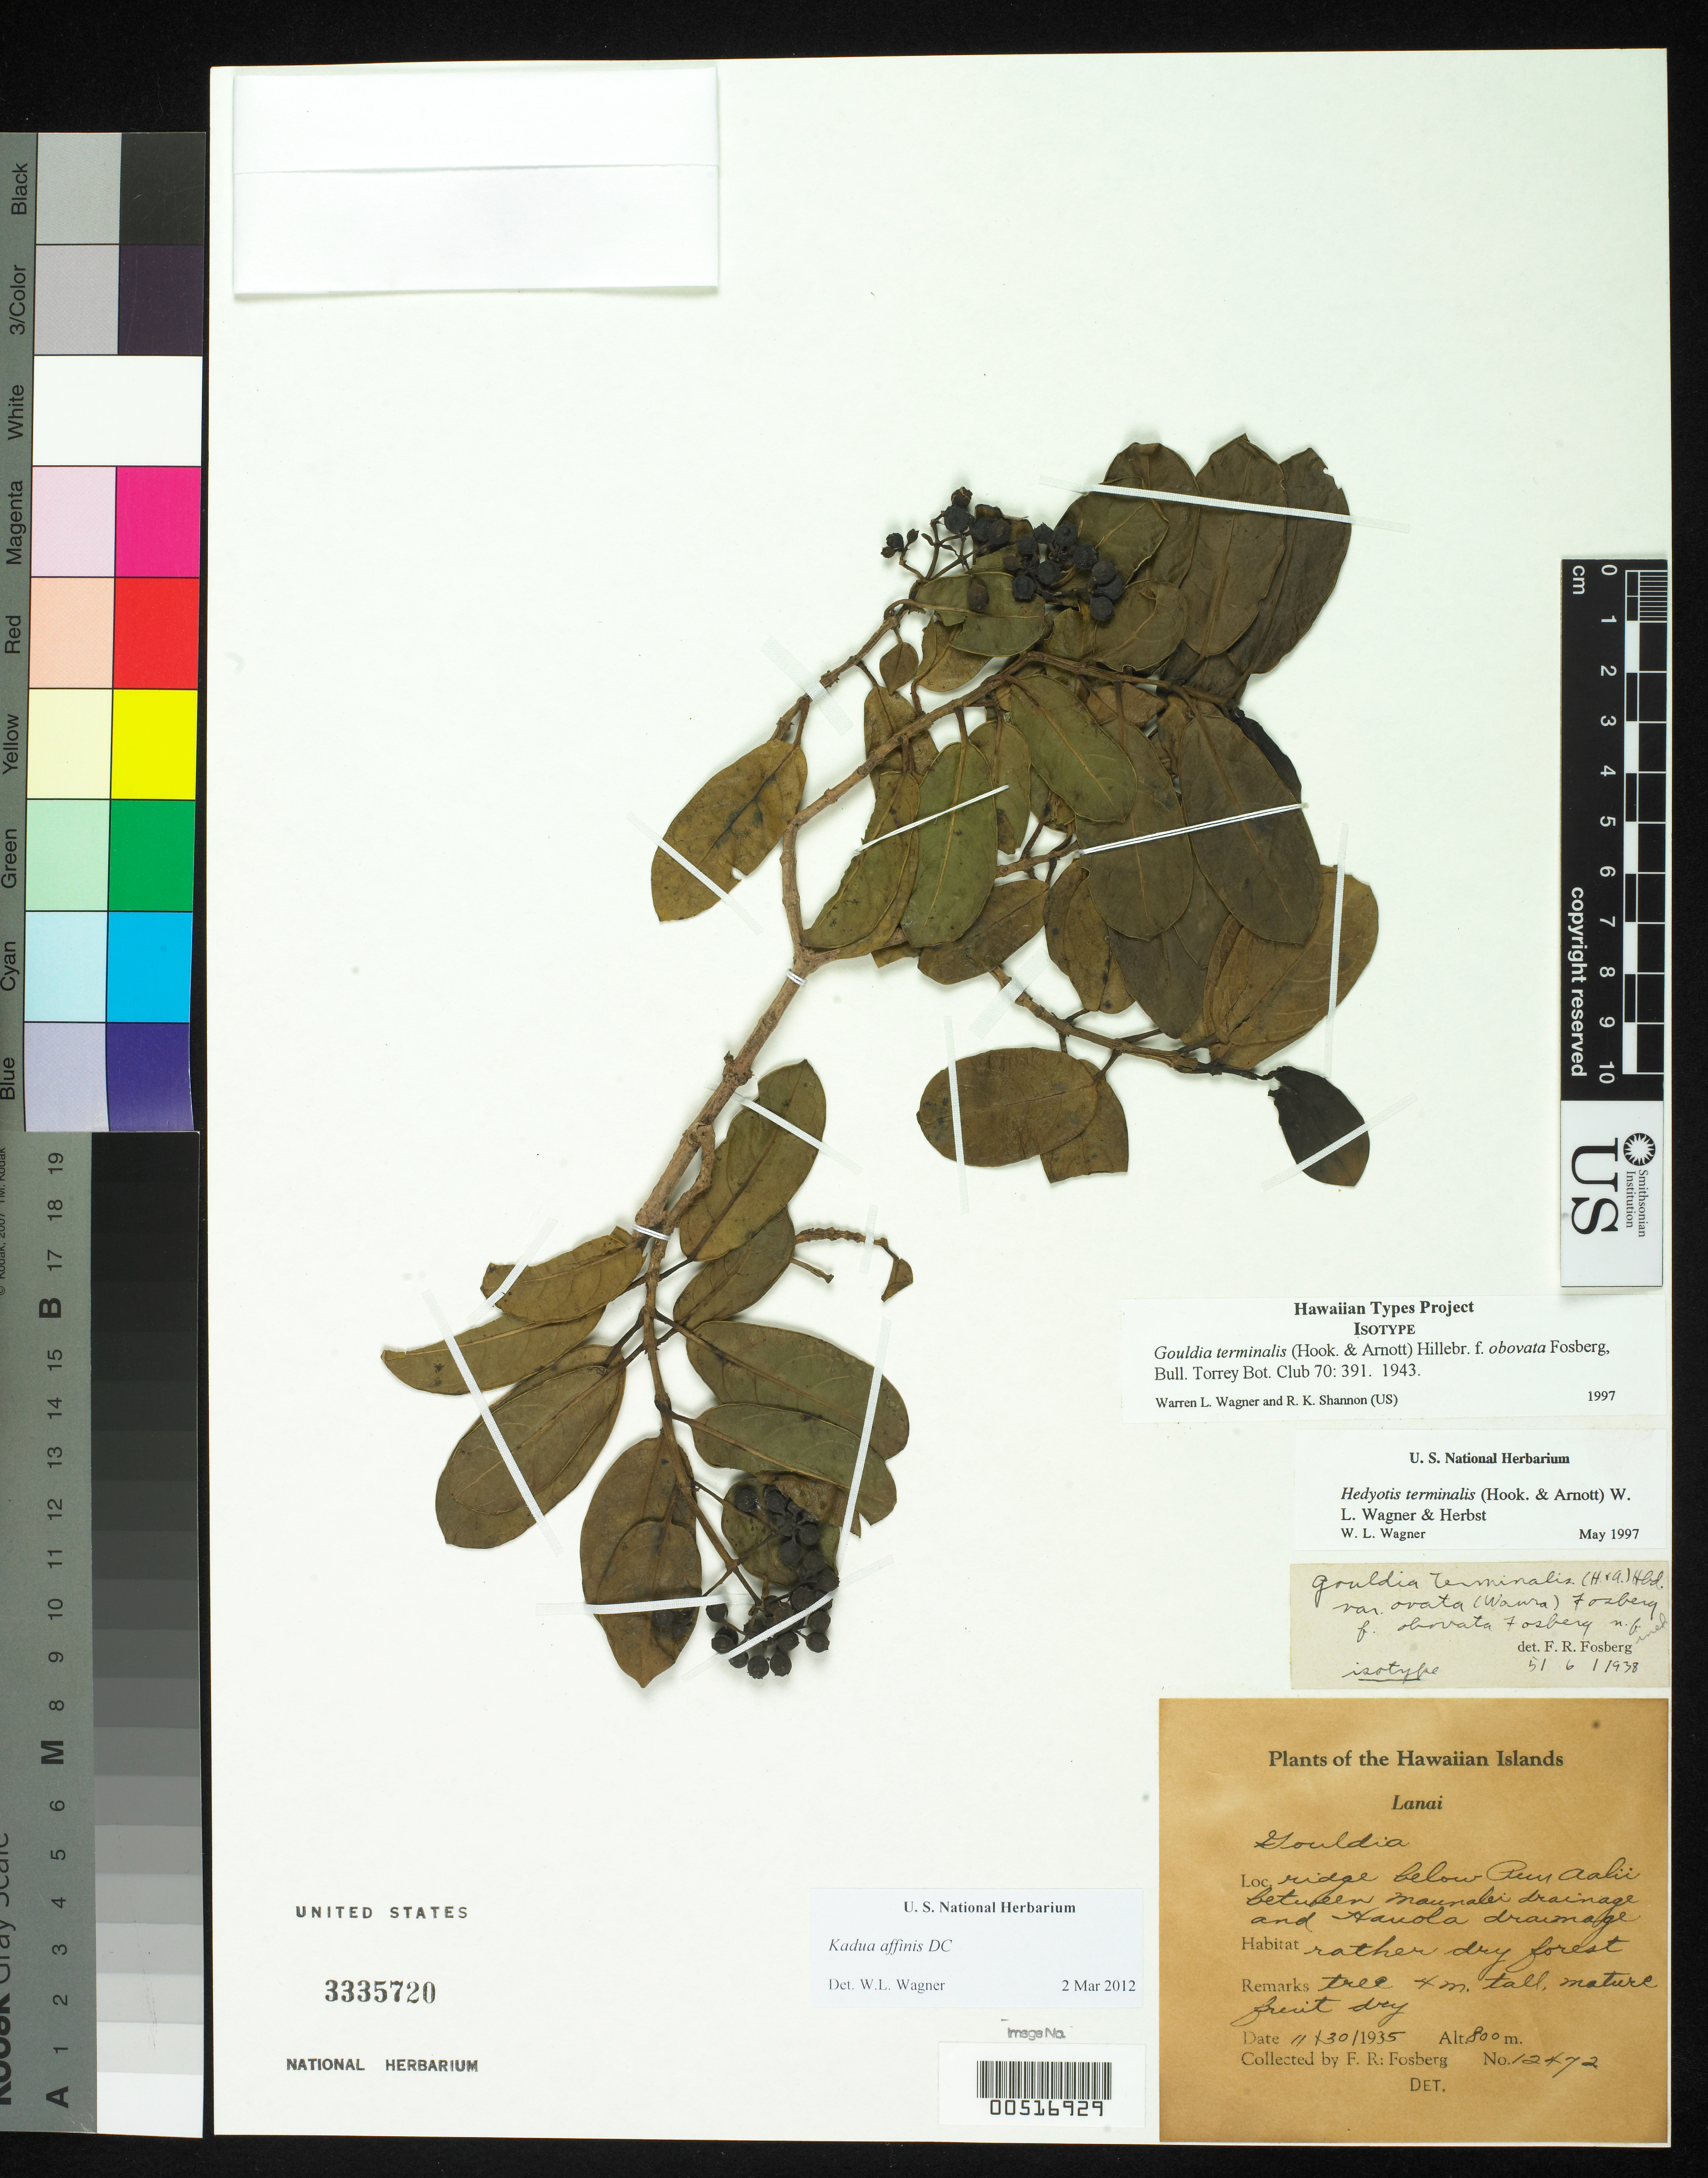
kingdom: Plantae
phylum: Tracheophyta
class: Magnoliopsida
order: Gentianales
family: Rubiaceae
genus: Gouldia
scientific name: Gouldia terminalis f. obovata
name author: Fosberg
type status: Isotype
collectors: F. R. Fosberg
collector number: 12472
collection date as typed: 30 Nov 1935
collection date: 1935-11-30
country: United States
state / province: Hawaii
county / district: Maui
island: Lana'i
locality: Ridge below Puu Aalii between Maunalei Drainage & Hauola Drainage.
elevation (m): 800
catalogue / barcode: US 3335720